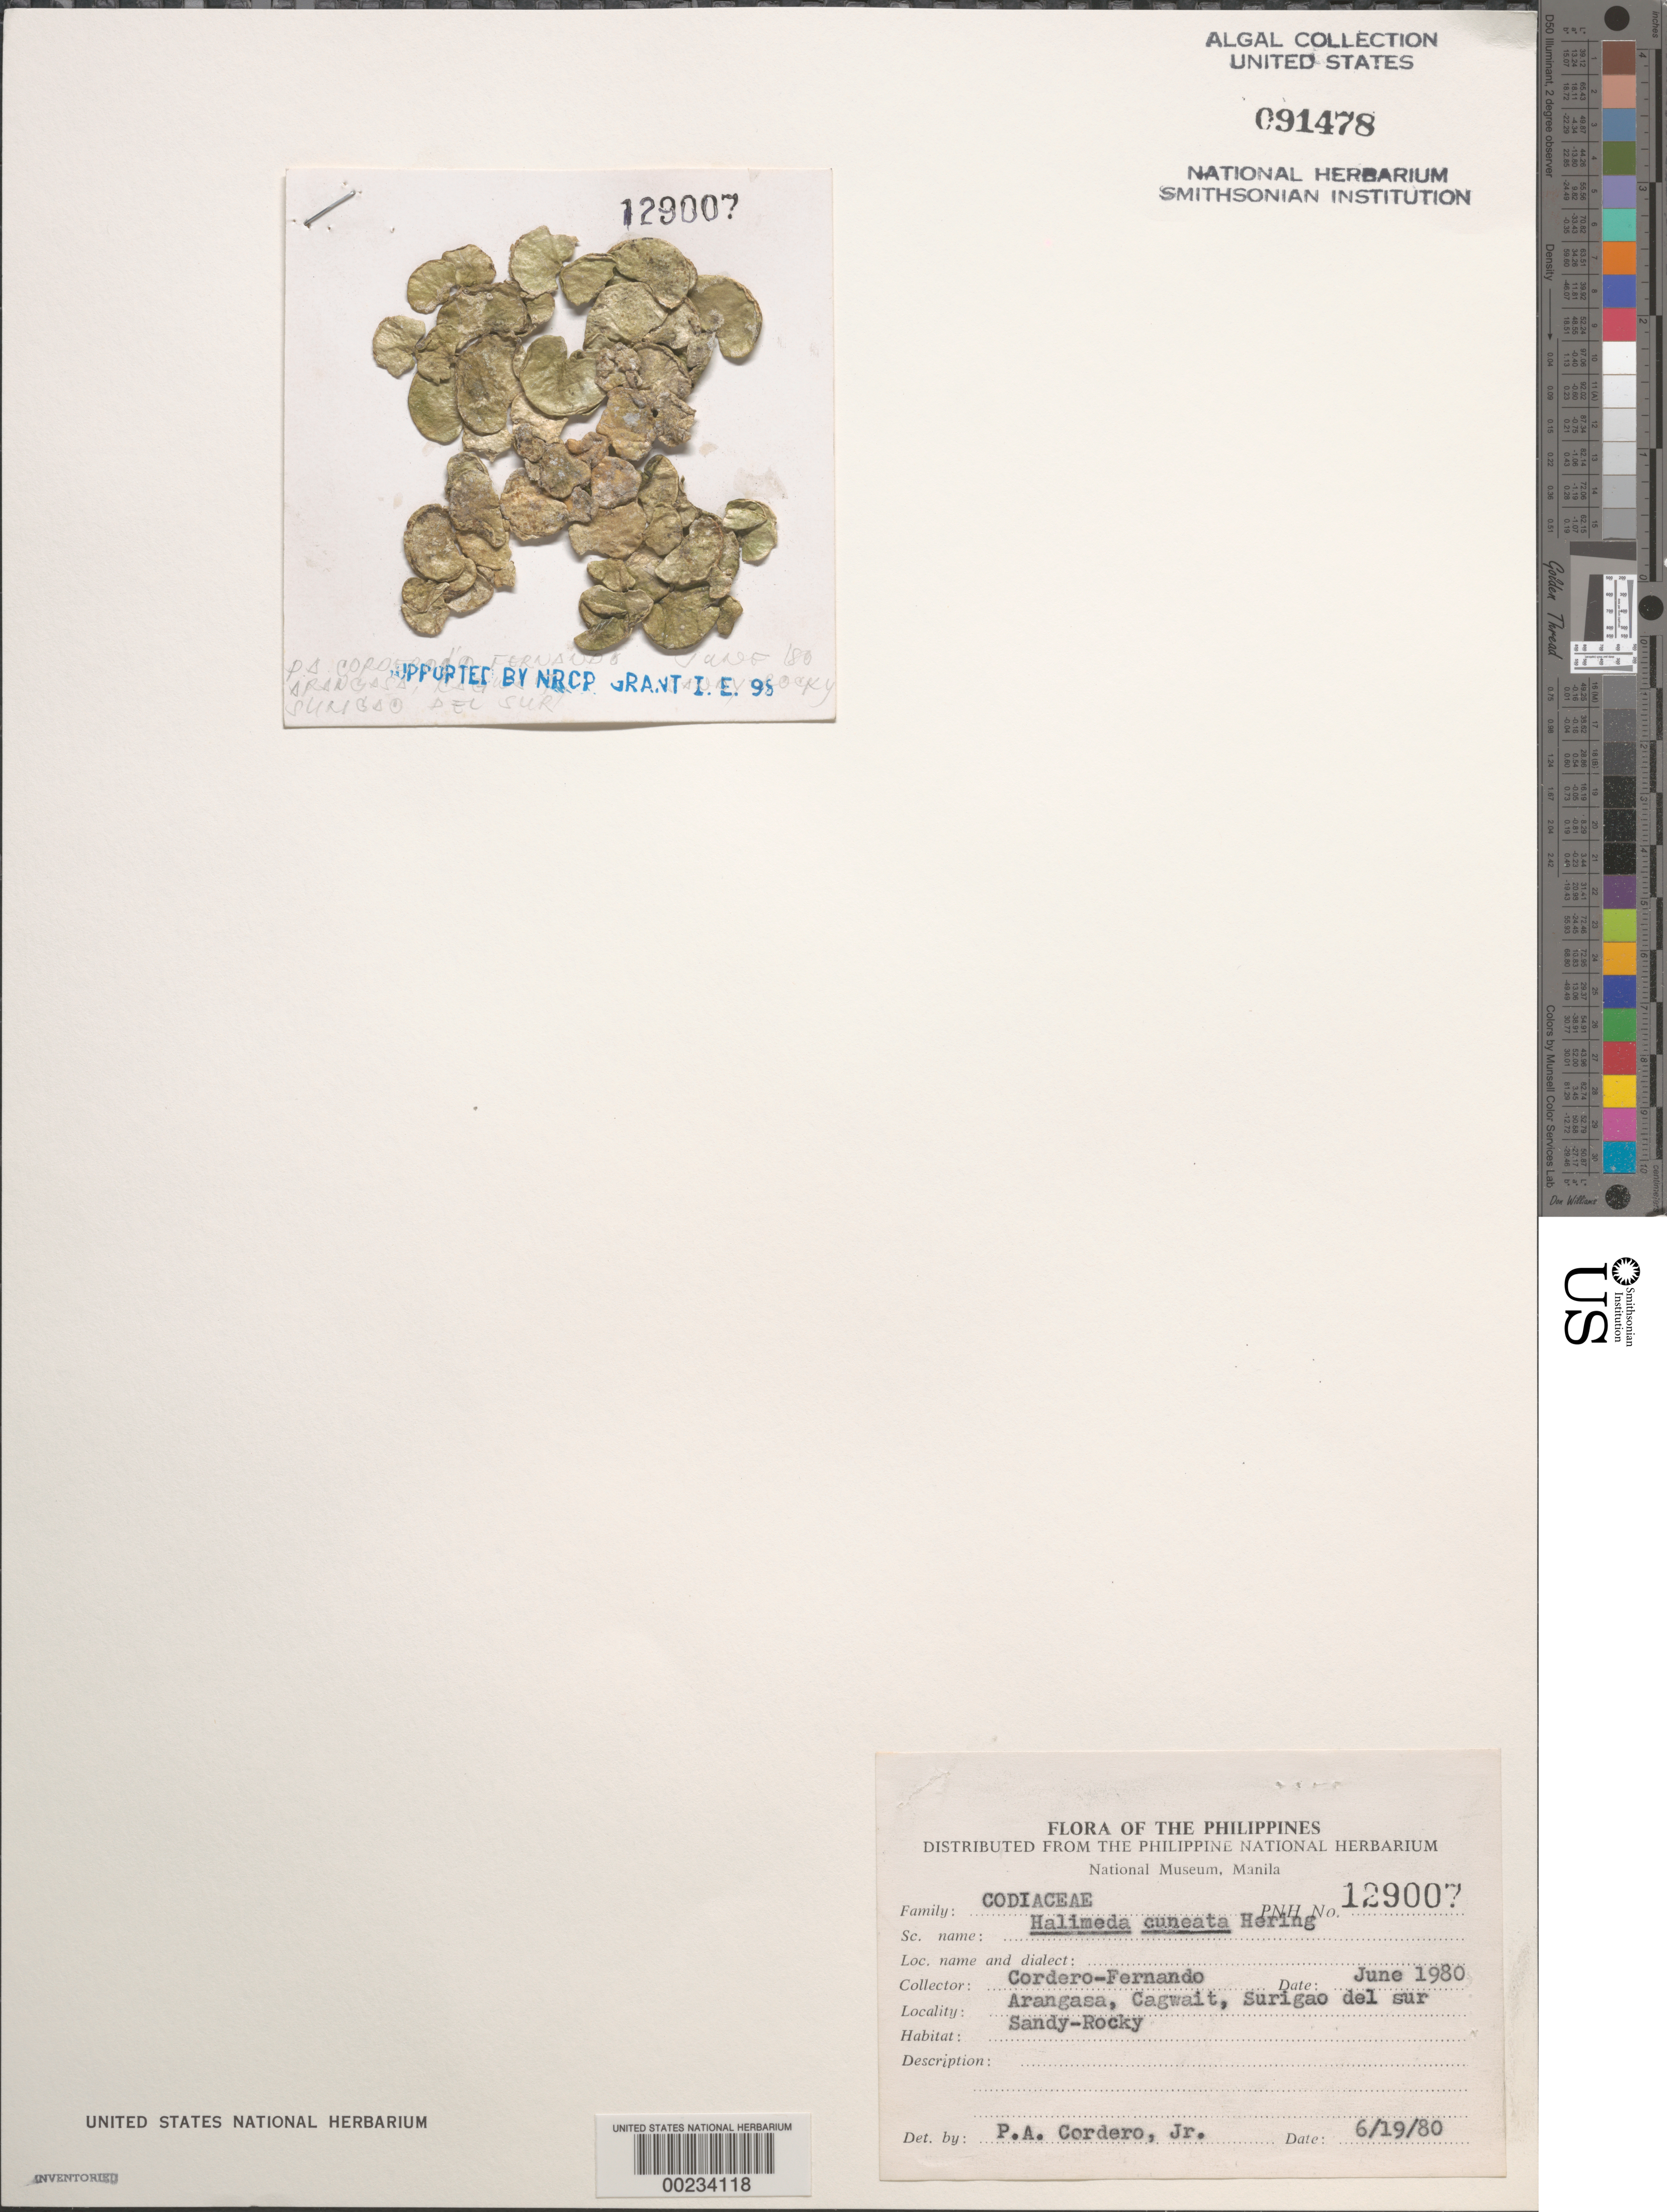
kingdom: Plantae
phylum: Chlorophyta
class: Ulvophyceae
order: Bryopsidales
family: Halimedaceae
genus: Halimeda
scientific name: Halimeda cuneata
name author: Hering in Krauss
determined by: Cordero, P. A., Jr.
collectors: P. A. Cordero & O. Fernando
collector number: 129007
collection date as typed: Jun 1980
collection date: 1980-06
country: Philippines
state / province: Caraga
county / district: Surigao del Sur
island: Mindanao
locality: Arangasa, Cagwait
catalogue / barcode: US 91478